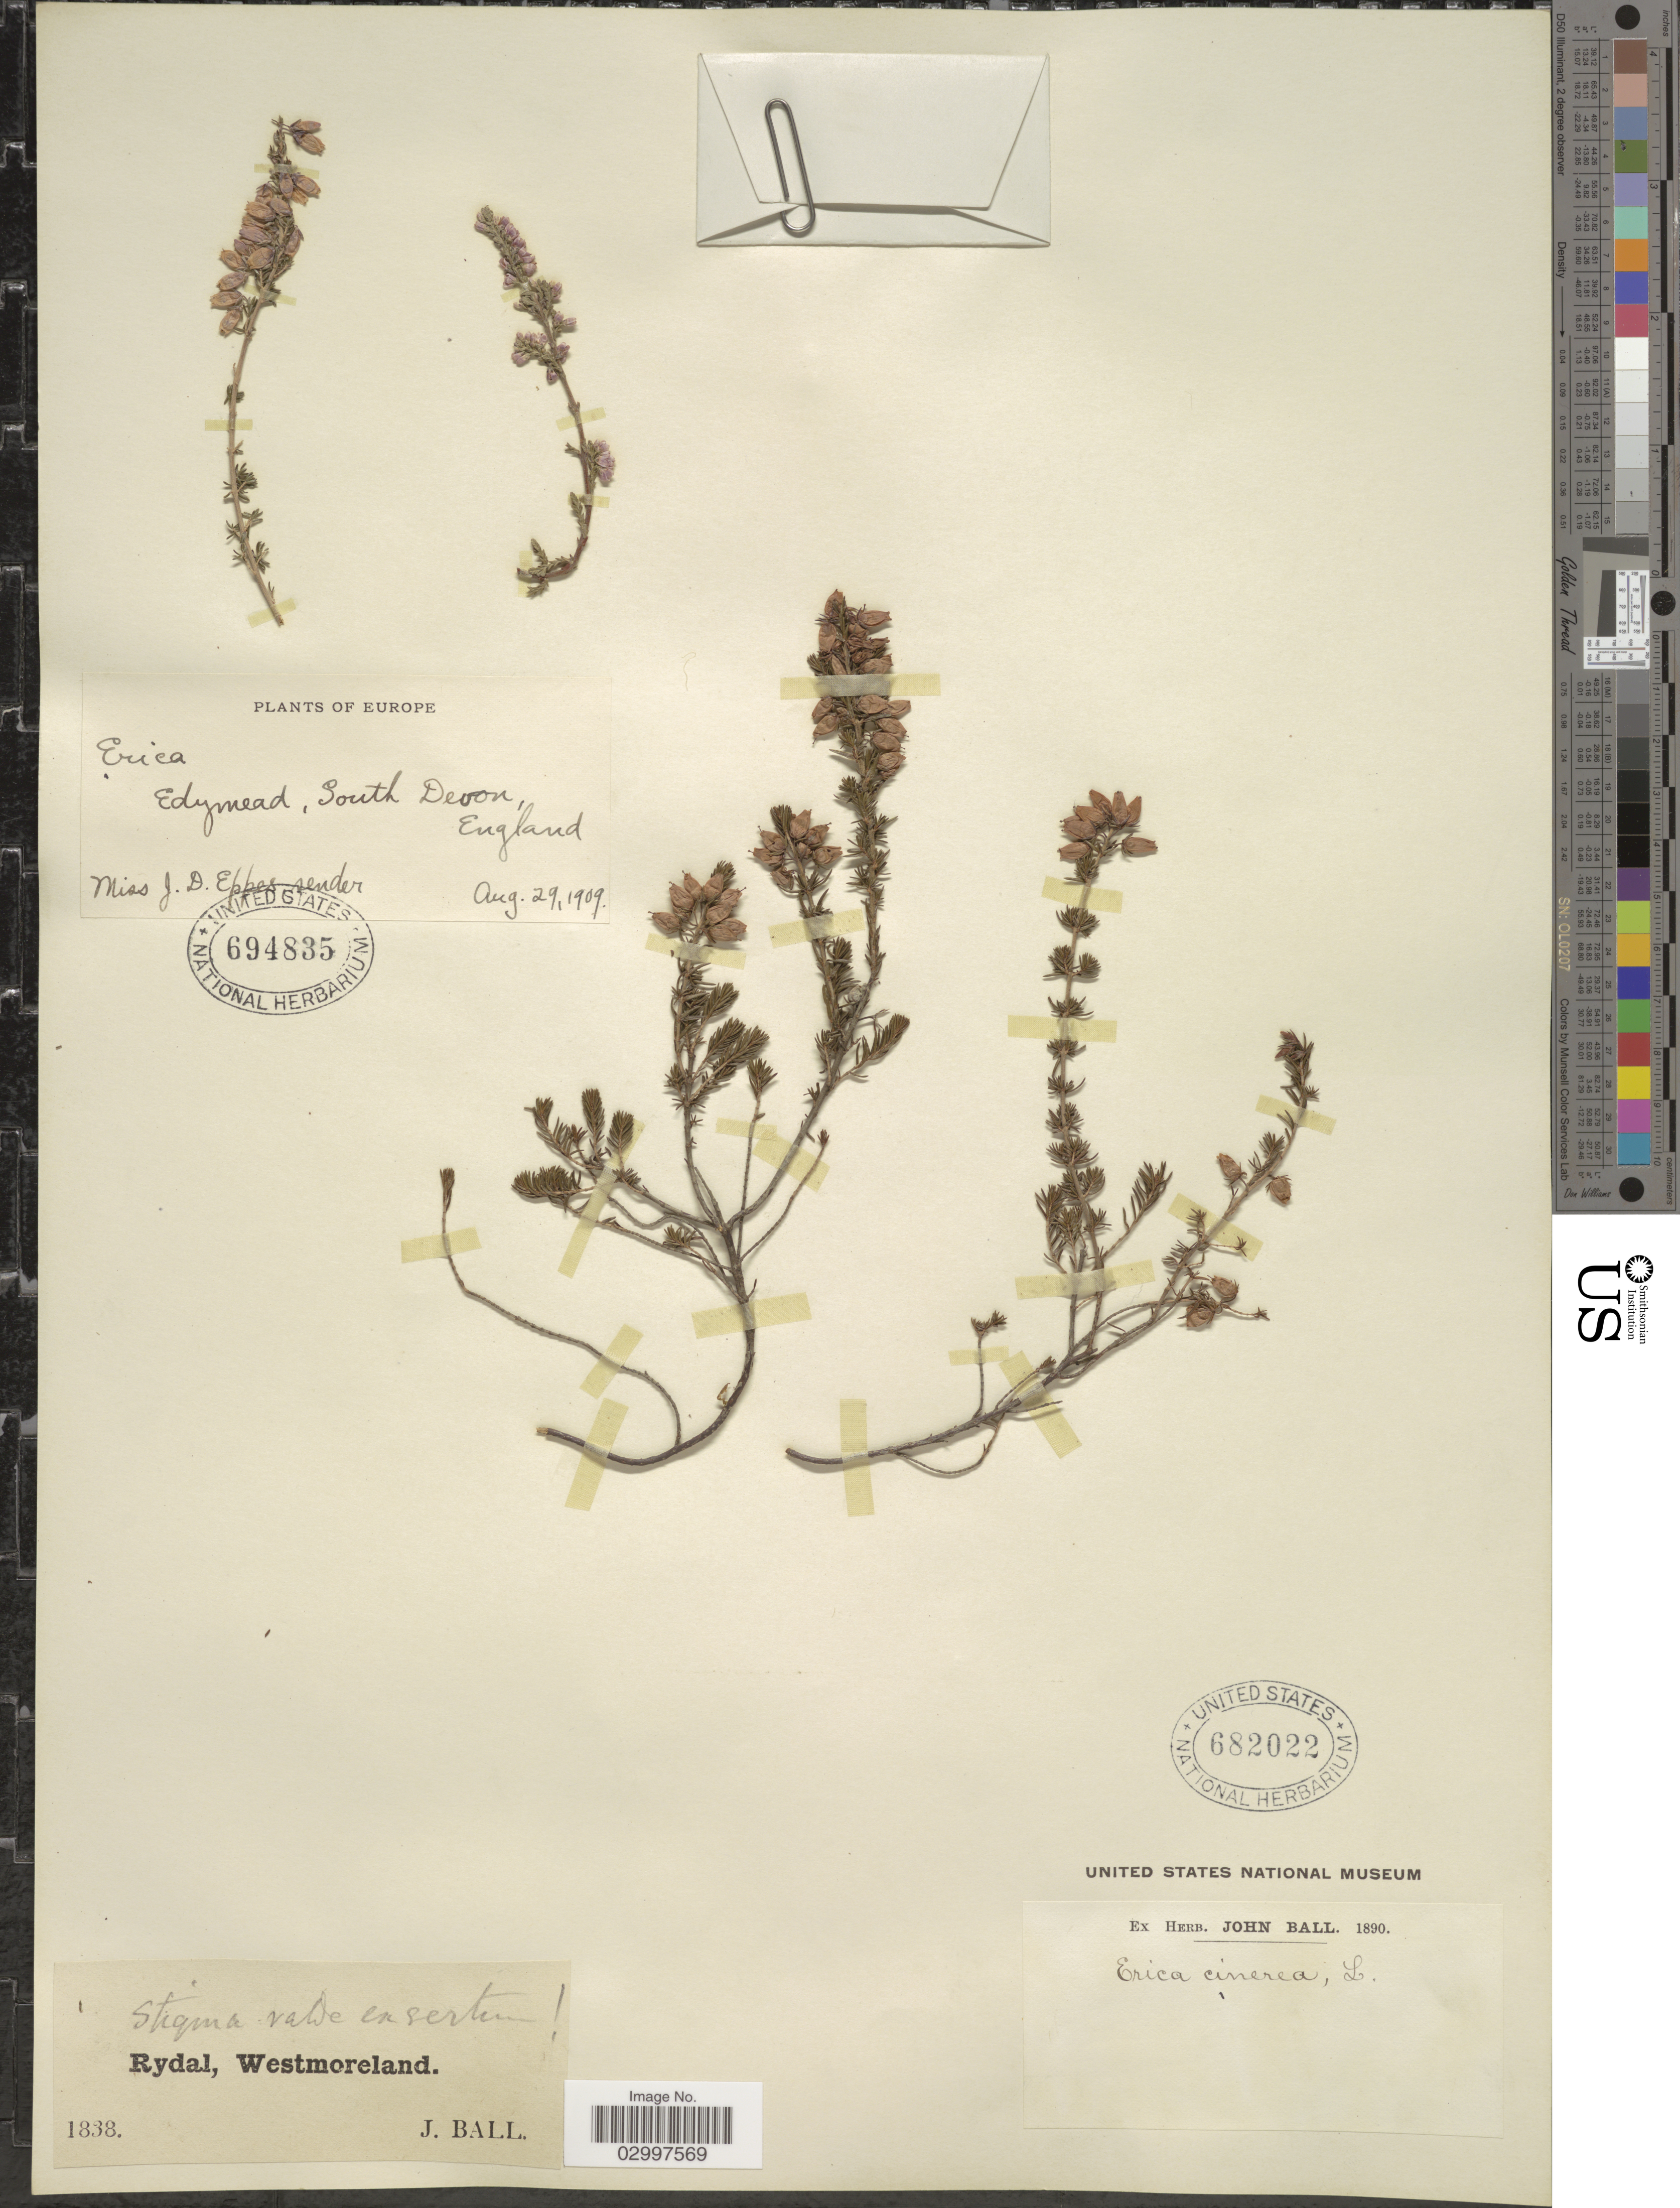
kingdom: Plantae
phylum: Tracheophyta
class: Magnoliopsida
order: Ericales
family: Ericaceae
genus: Erica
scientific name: Erica cinerea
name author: L.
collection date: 1909-08-29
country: United Kingdom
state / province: England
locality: Edymead, South Devon.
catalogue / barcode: US 694835-2